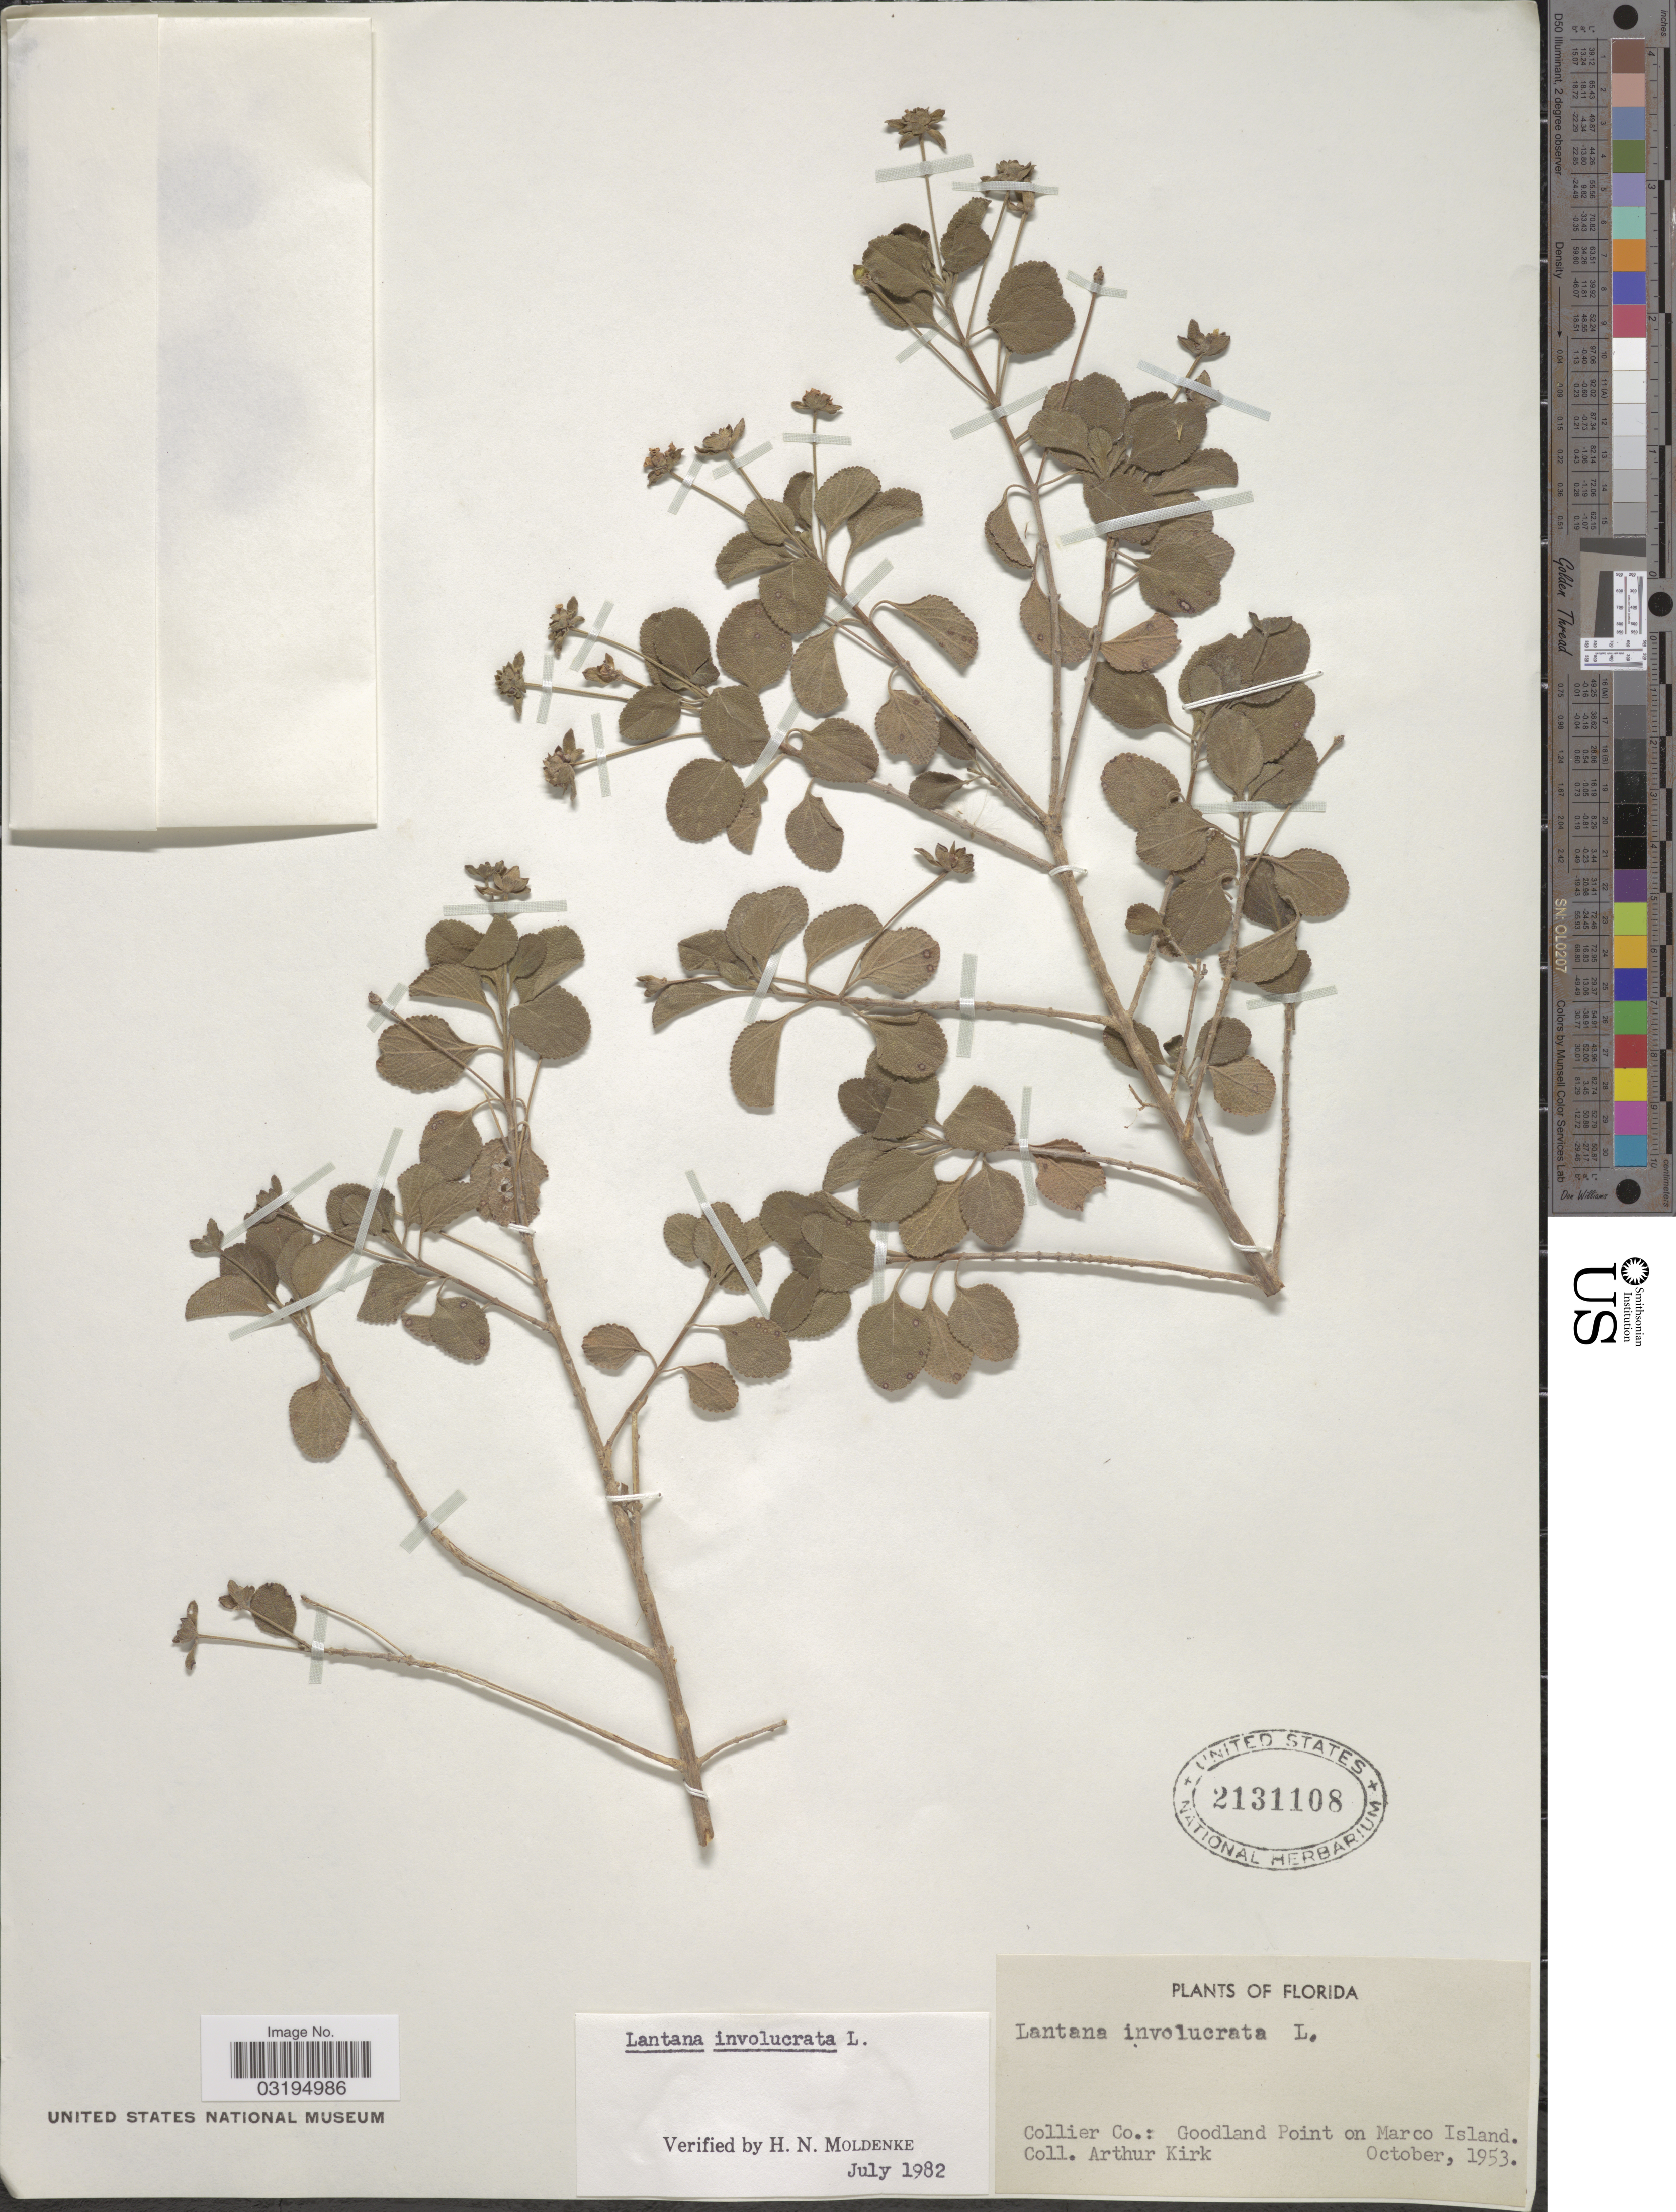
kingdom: Plantae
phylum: Tracheophyta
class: Magnoliopsida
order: Lamiales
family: Verbenaceae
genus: Lantana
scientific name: Lantana involucrata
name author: L.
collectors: A. Kirk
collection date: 1953-10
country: United States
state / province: Florida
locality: Collier Co.: Goodland Point on Marco Island.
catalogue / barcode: US 2131108